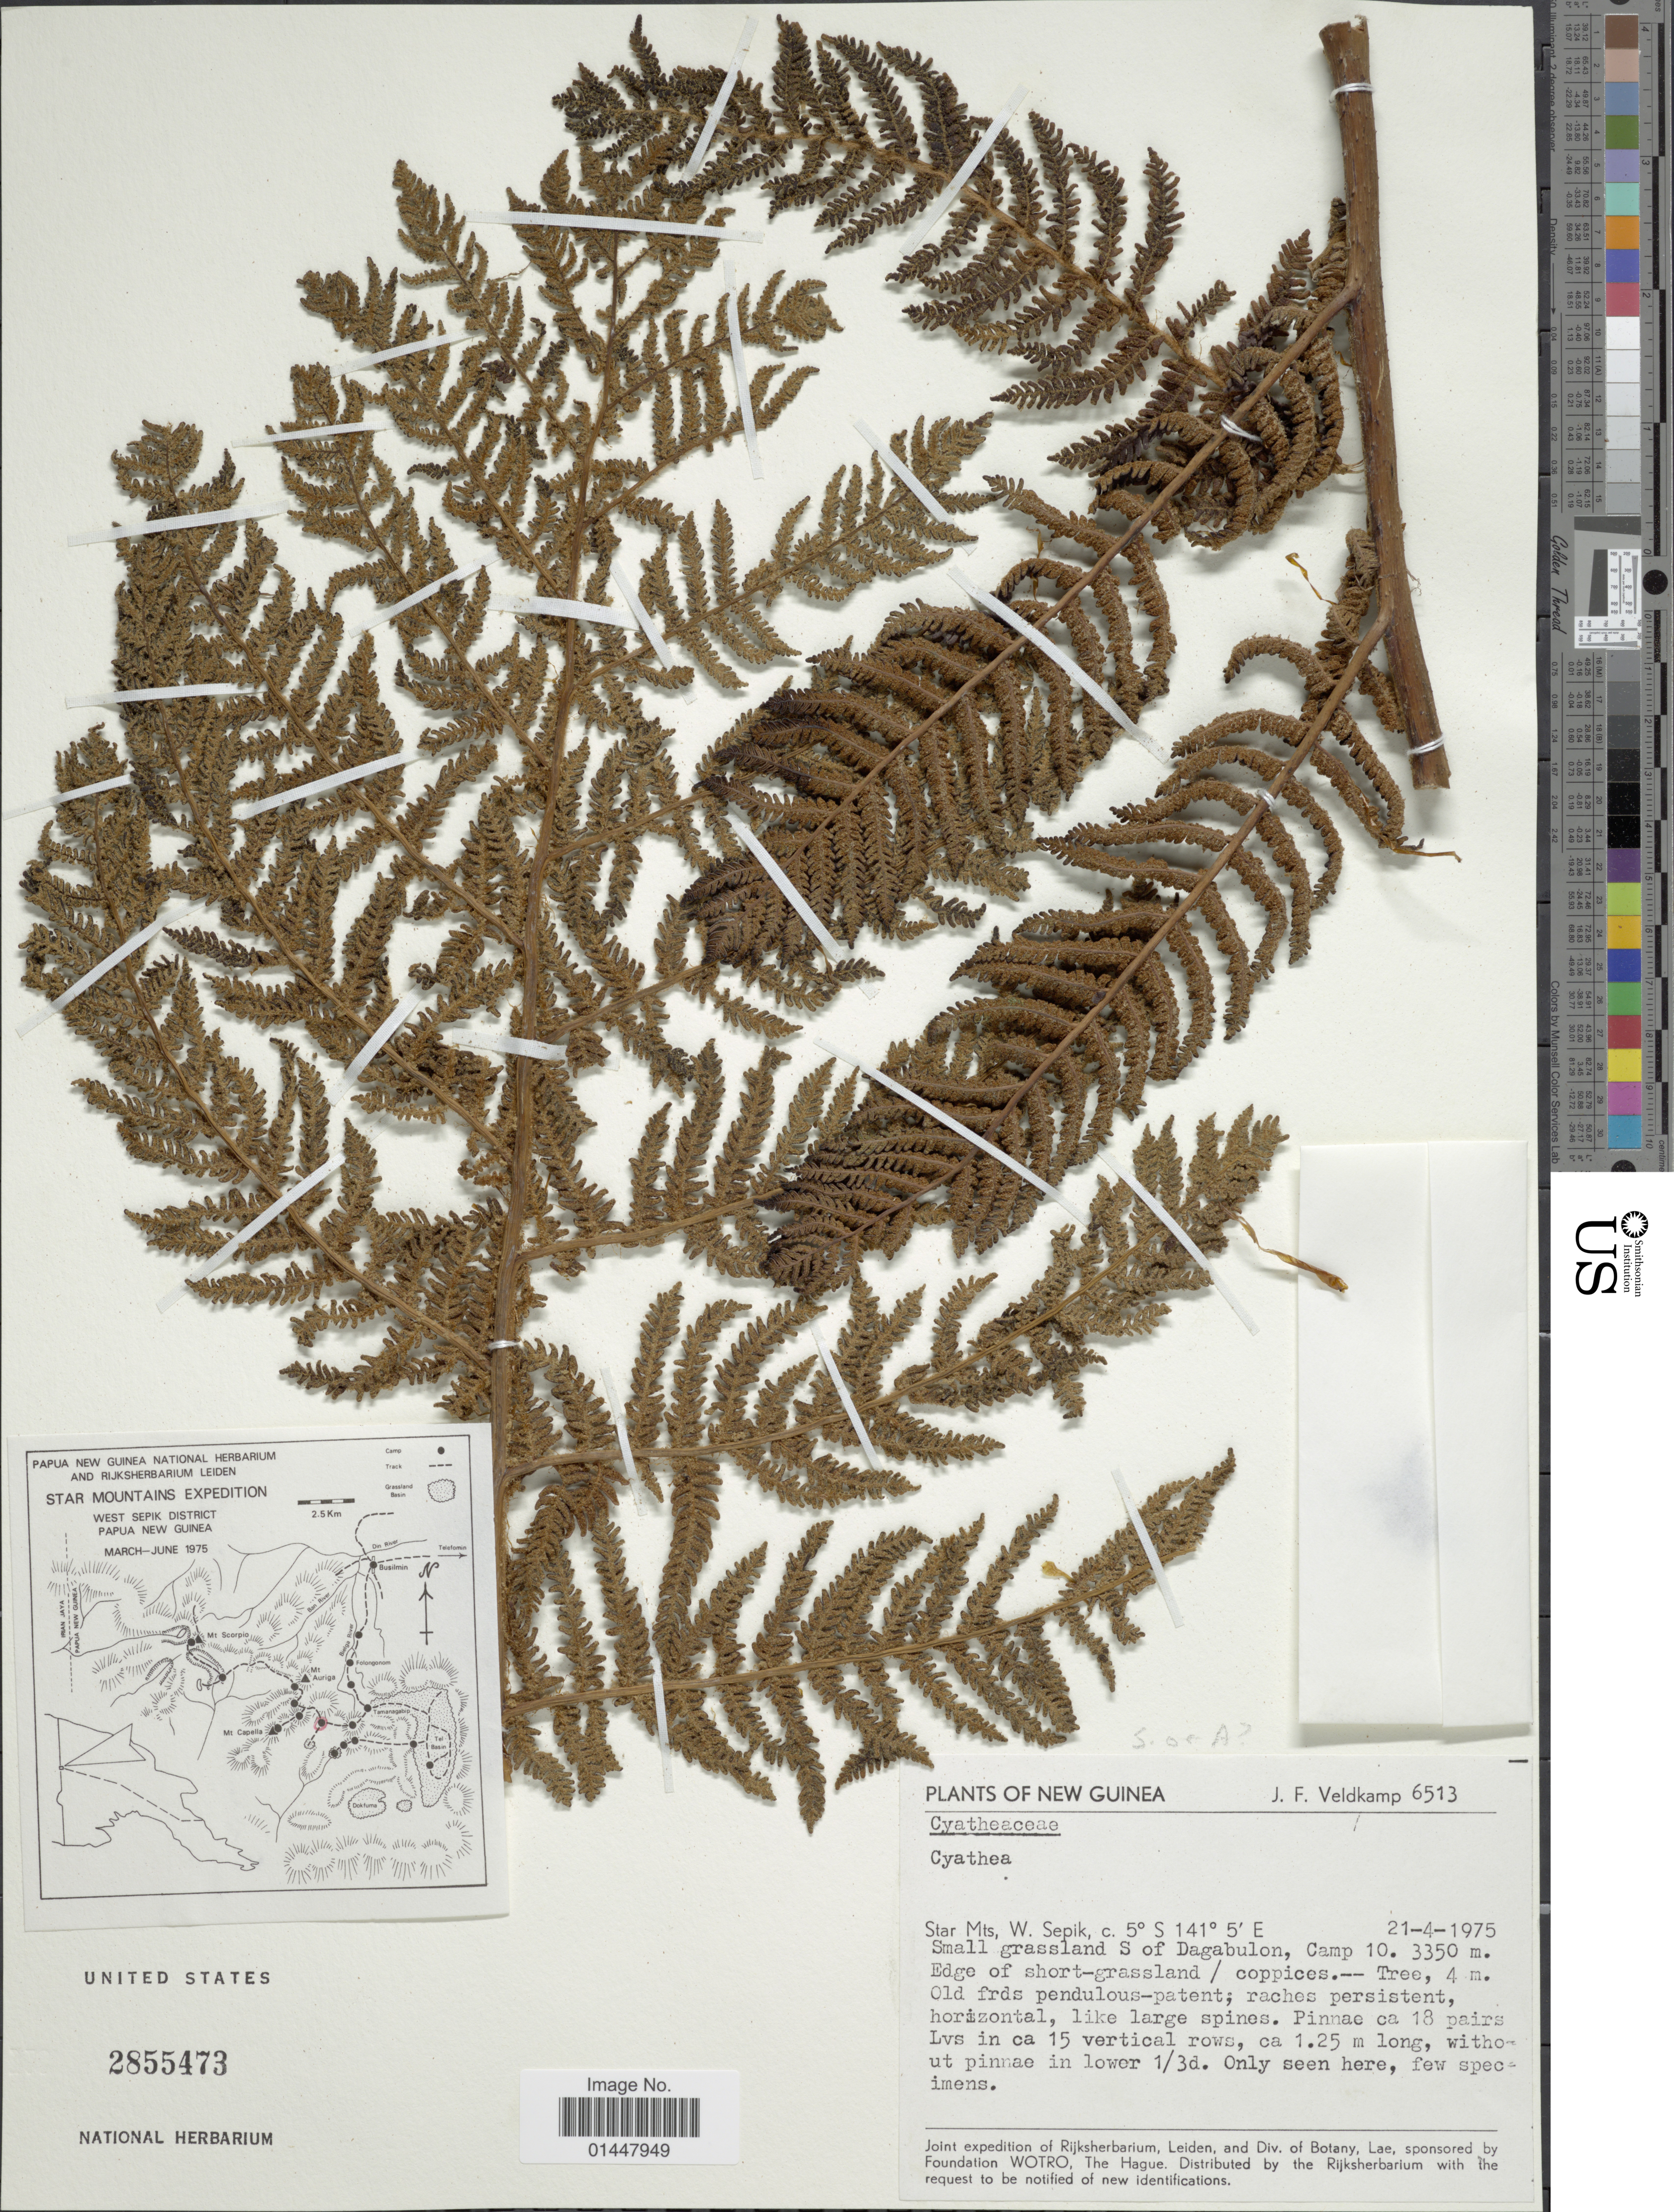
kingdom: Plantae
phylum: Tracheophyta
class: Polypodiopsida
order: Cyatheales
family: Cyatheaceae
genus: Sphaeropteris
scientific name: Sphaeropteris womensleyi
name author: (Holttum)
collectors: J. F. Veldkamp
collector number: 6513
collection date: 1975-04-21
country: Papua New Guinea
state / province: Sandaun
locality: New Guinea, Star Mts, W.Sepik, small GrasslandS of Dagabulon, Camp10. Edge of short -grassland/coppices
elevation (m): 3350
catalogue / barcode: US 2855473